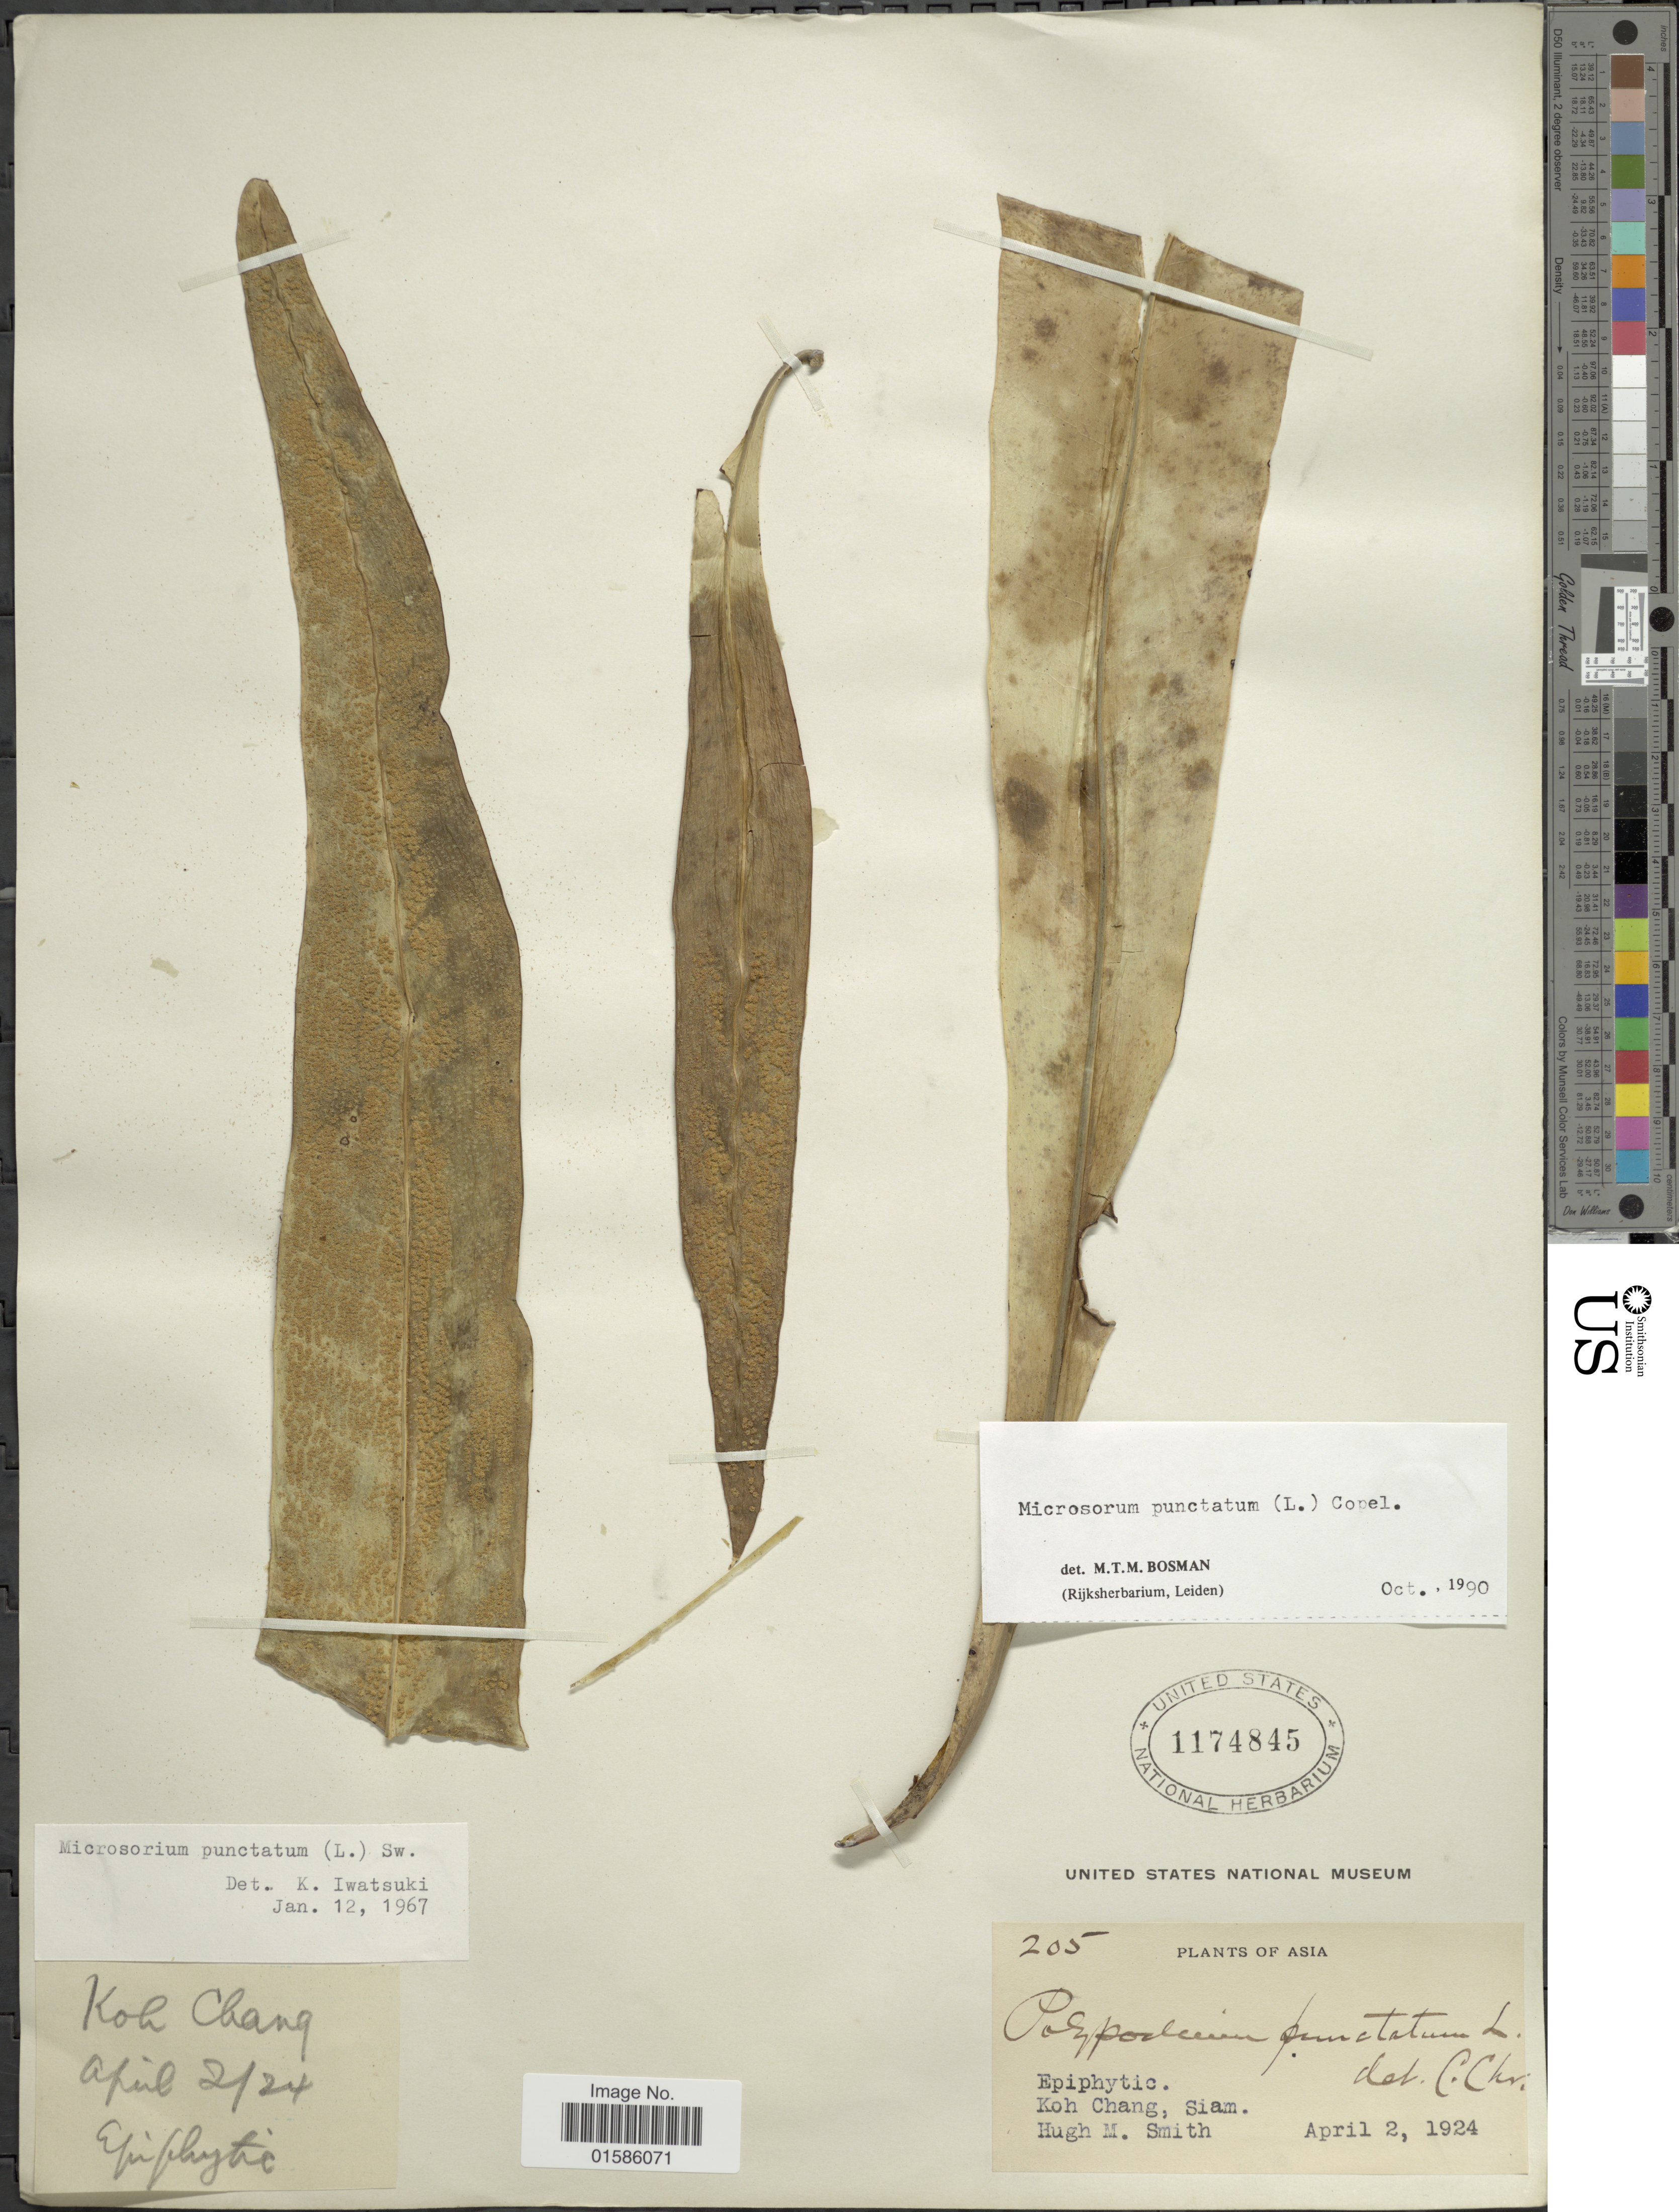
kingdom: Plantae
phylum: Tracheophyta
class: Polypodiopsida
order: Polypodiales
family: Polypodiaceae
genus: Microsorum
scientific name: Microsorum punctatum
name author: (L.) Copel.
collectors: H. M. Smith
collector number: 205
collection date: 1924-04-02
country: Thailand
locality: Asia, Koh Chang, Siam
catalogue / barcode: US 1174848